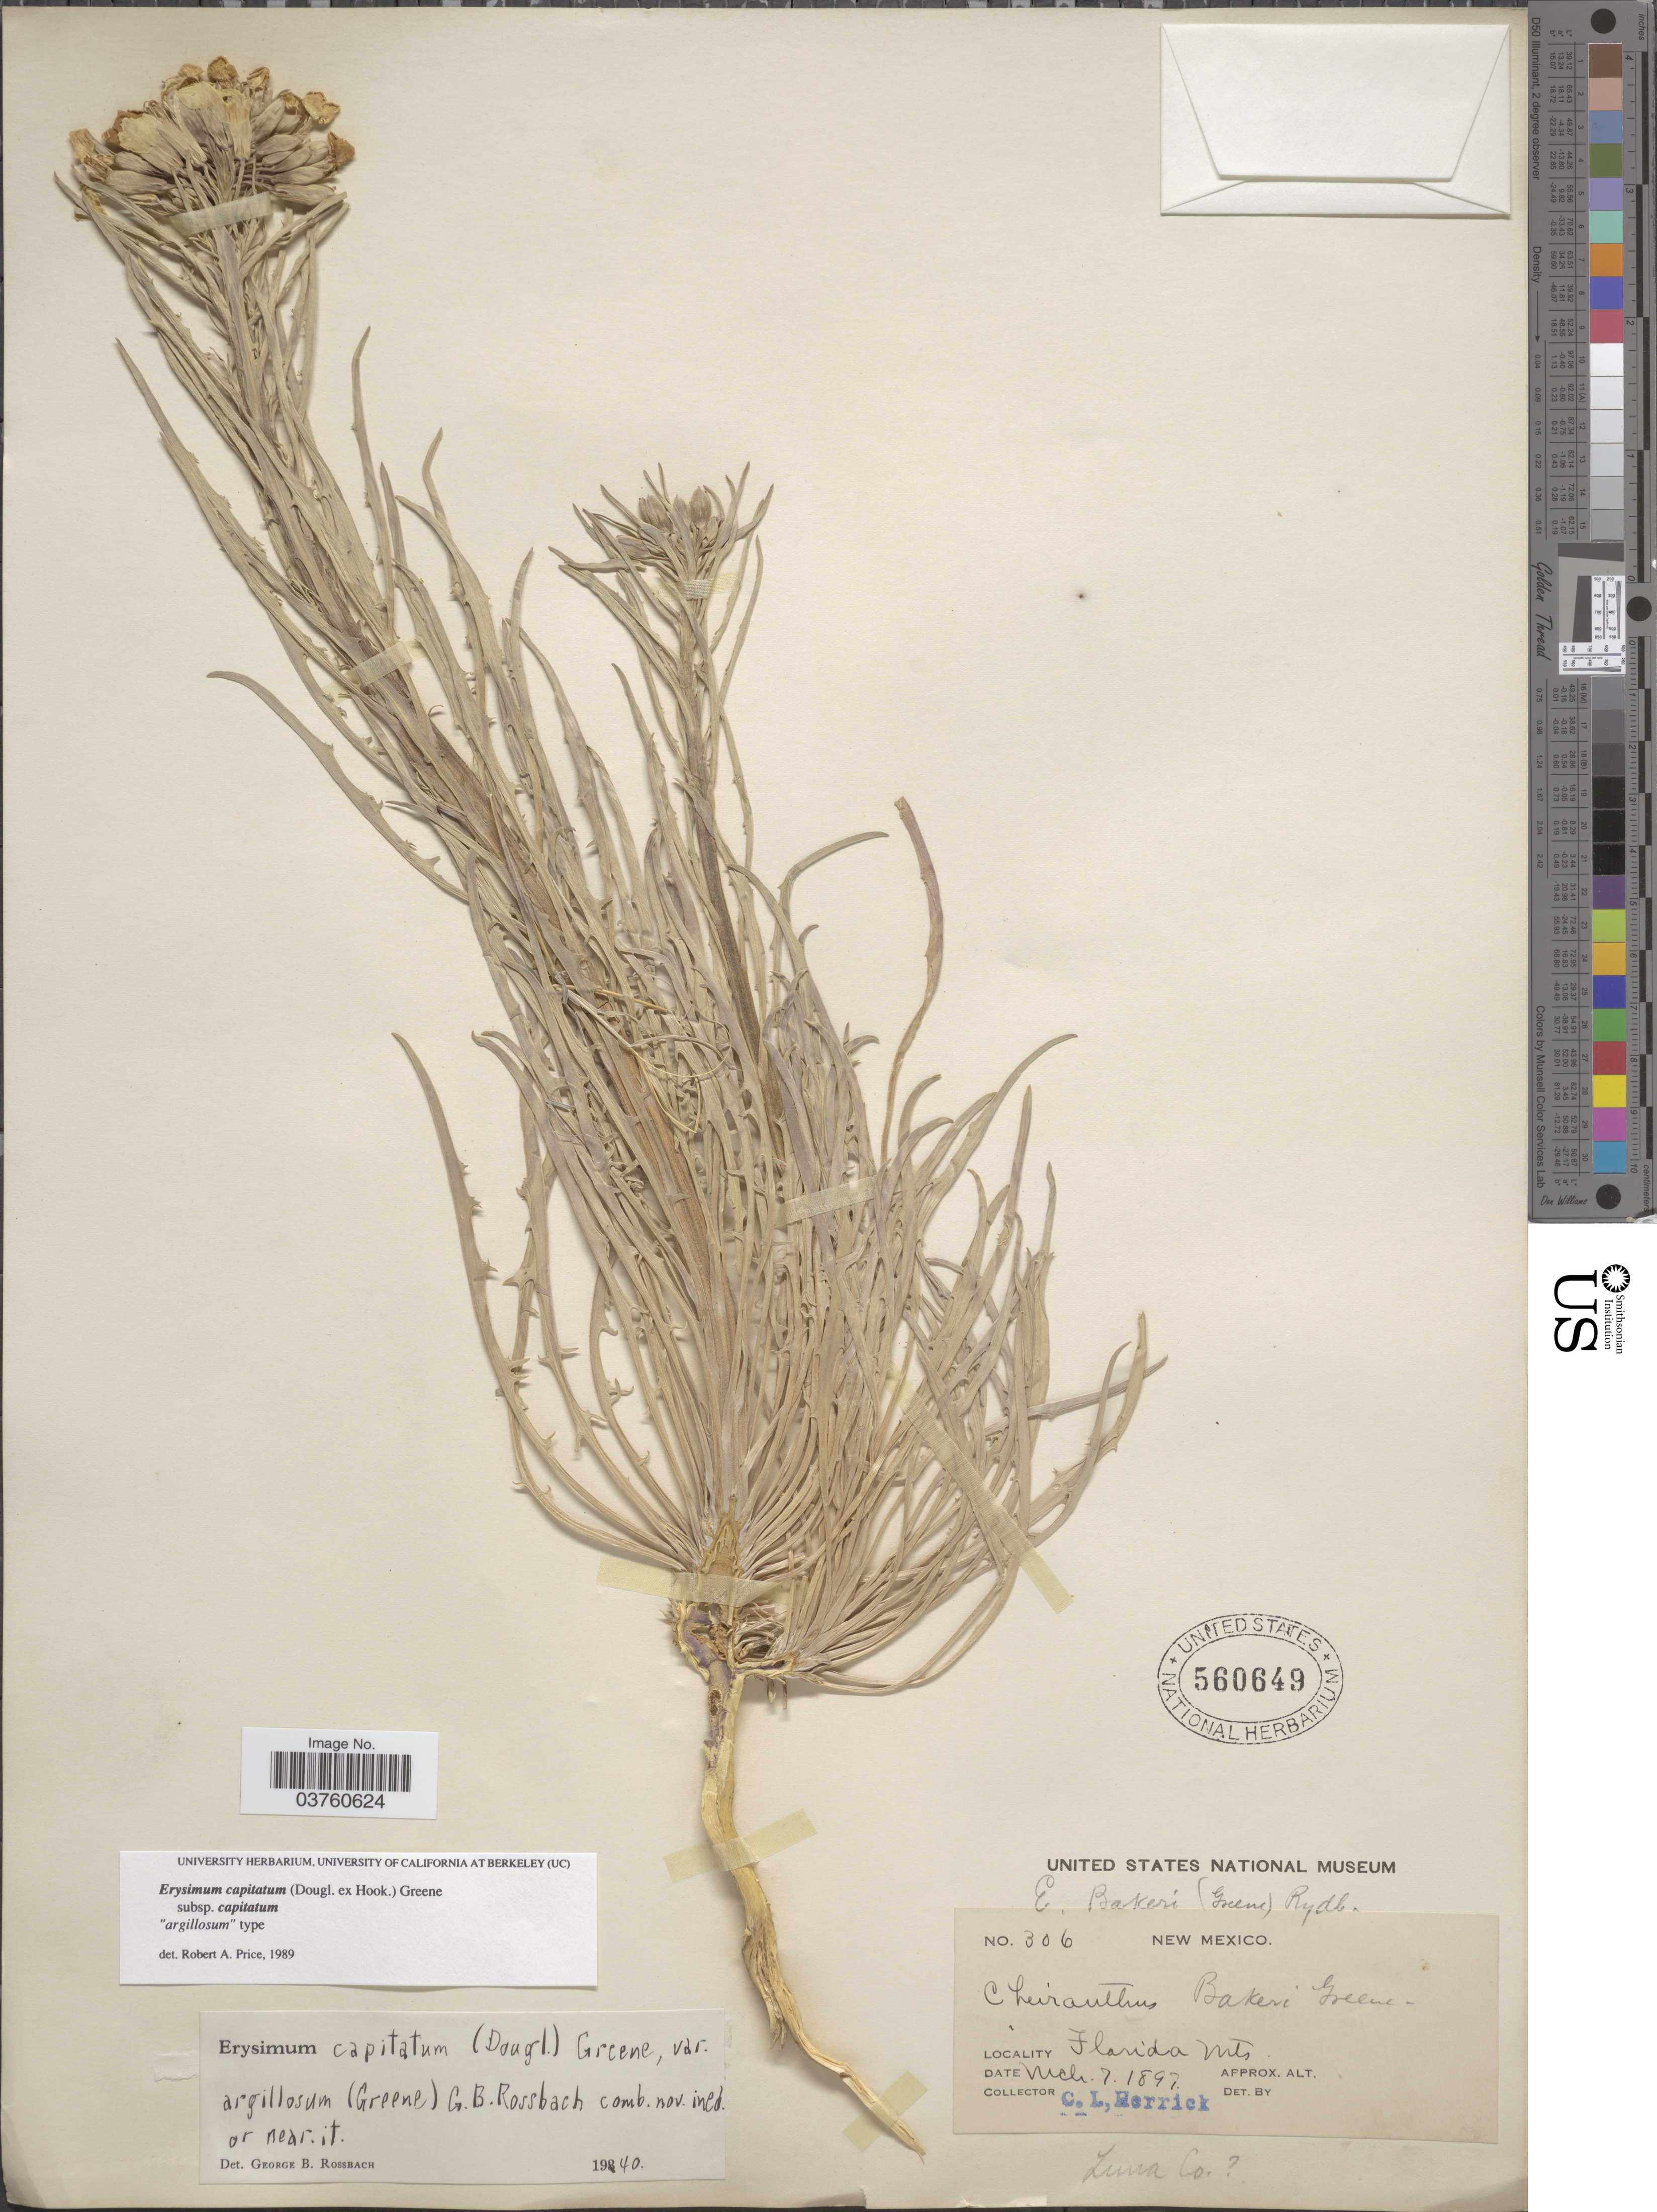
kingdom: Plantae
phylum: Tracheophyta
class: Magnoliopsida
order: Brassicales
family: Brassicaceae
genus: Erysimum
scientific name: Erysimum capitatum subsp. capitatum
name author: (Douglas ex Hook.) Greene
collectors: C. Herrick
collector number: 306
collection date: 1897-03-07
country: United States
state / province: New Mexico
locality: Florida Mts. Luna Co.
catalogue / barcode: US 560649